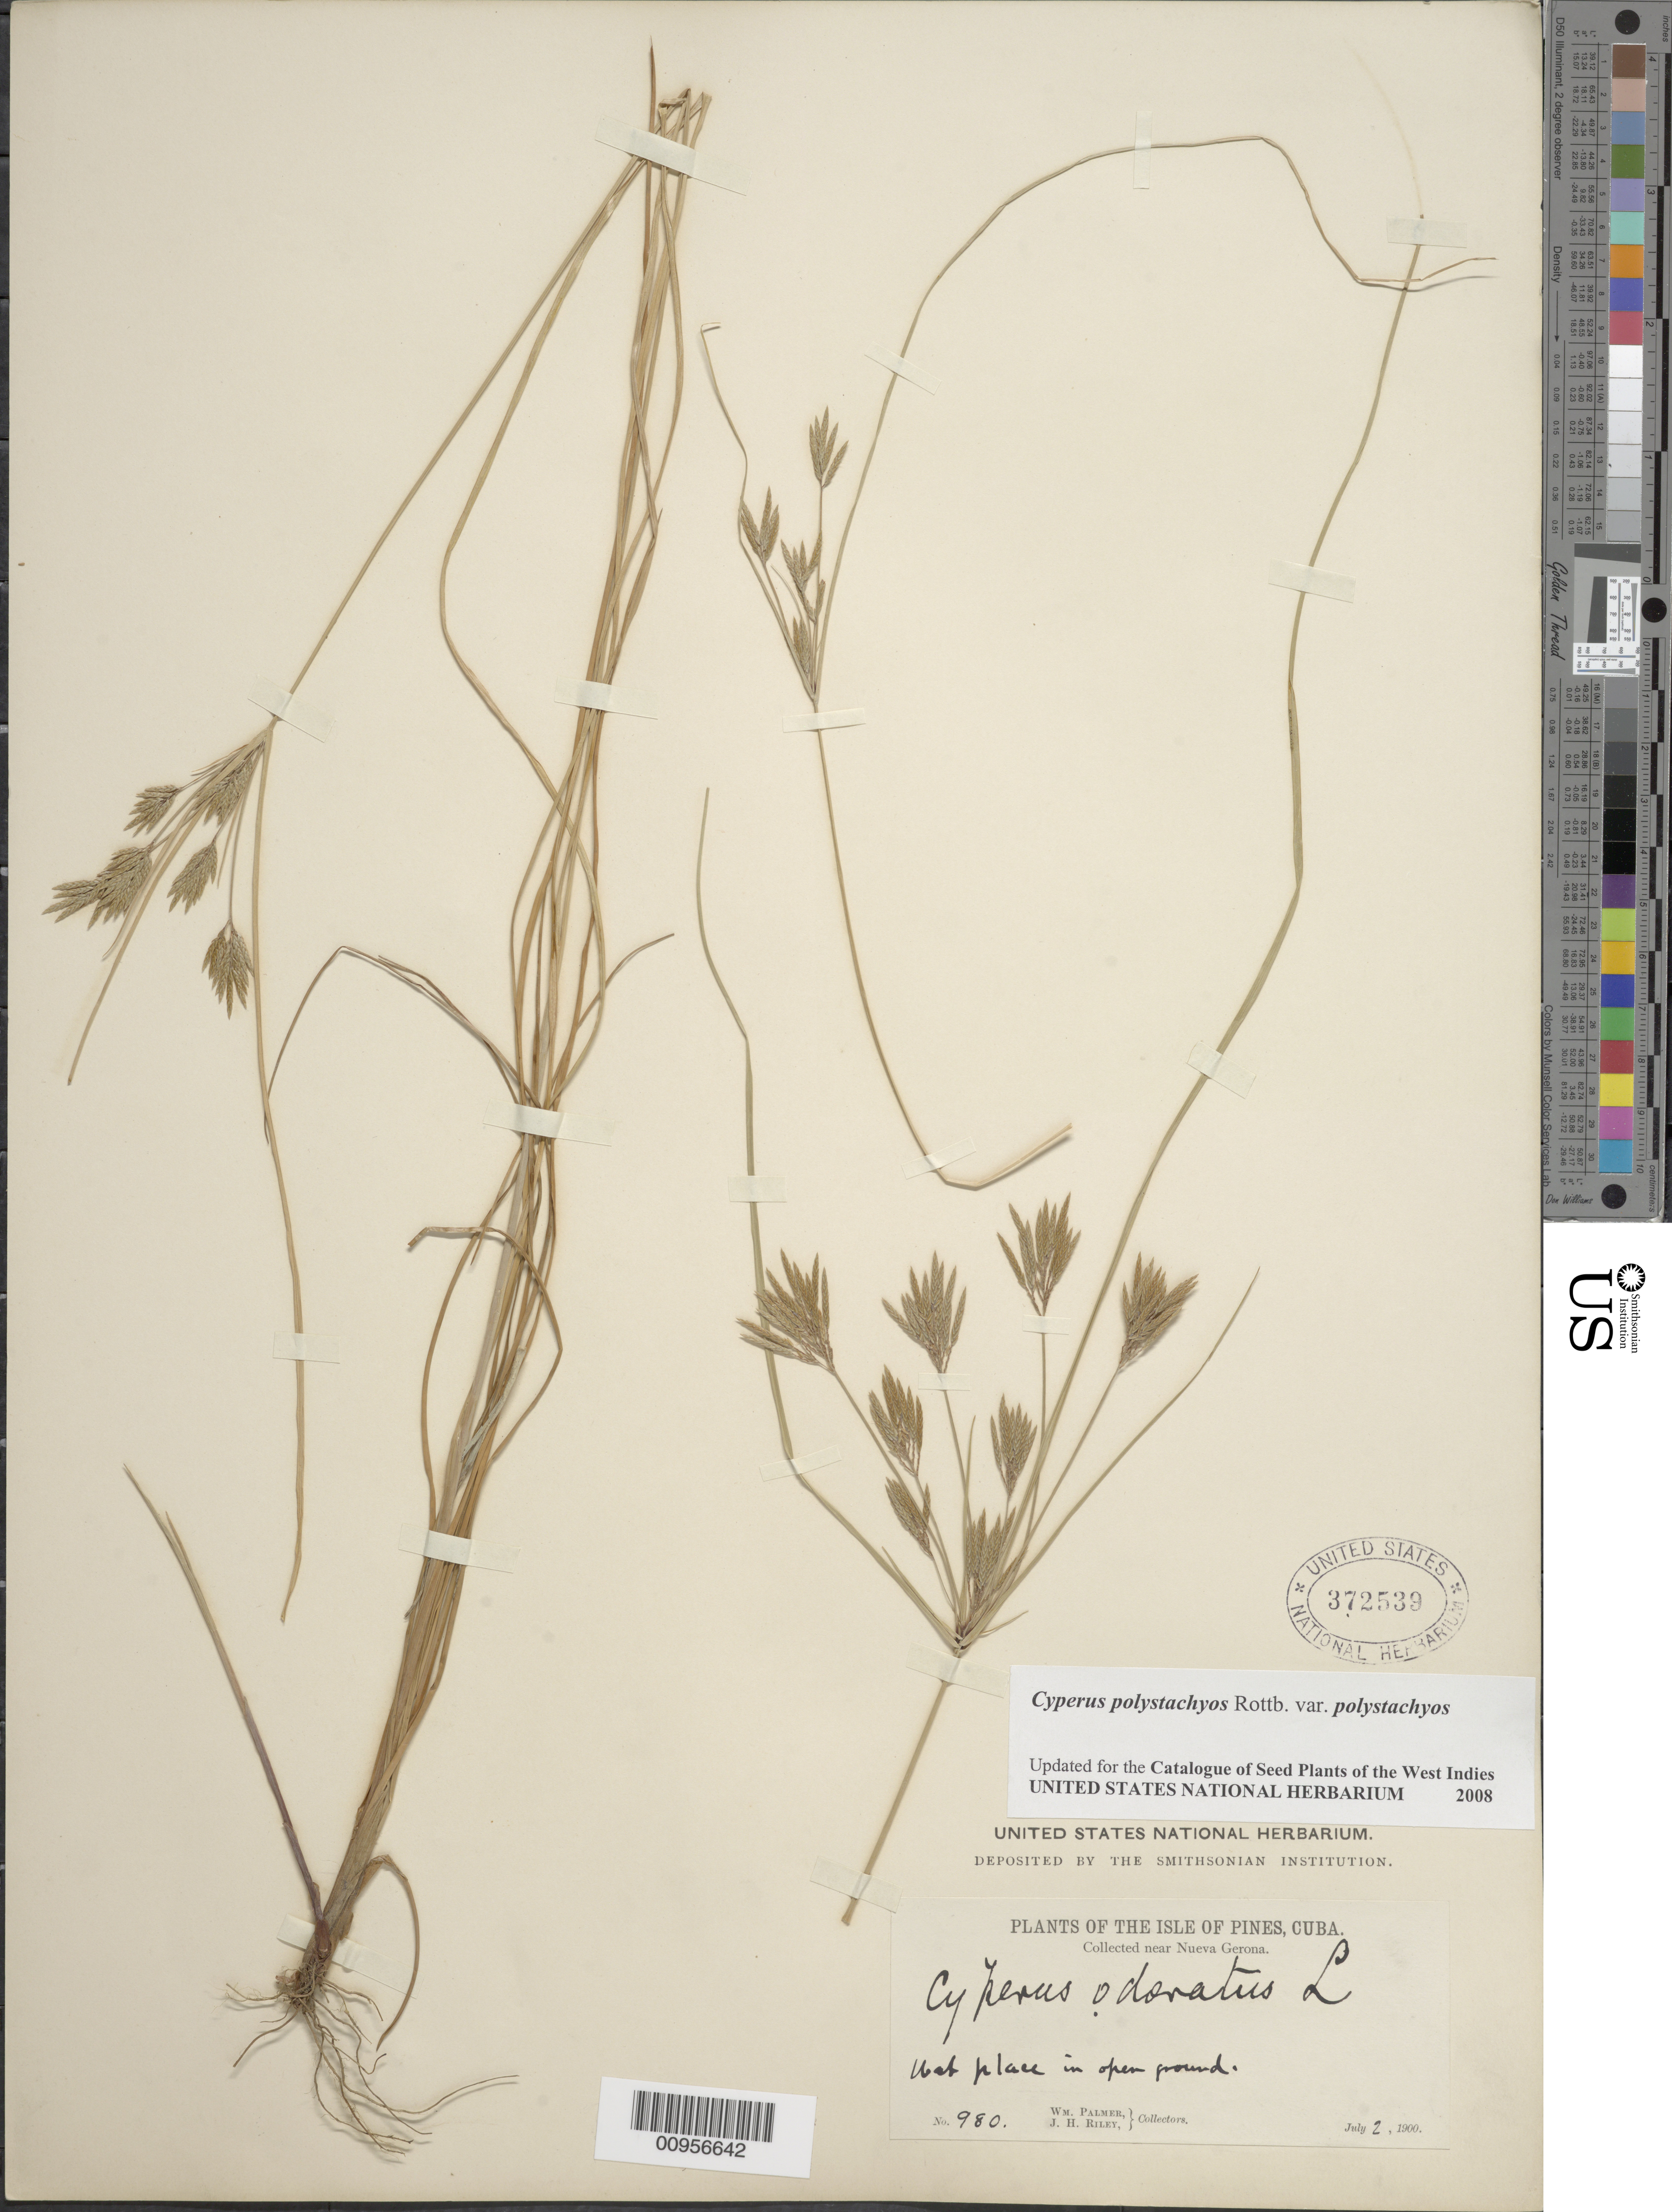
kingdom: Plantae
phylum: Tracheophyta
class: Liliopsida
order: Poales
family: Cyperaceae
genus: Cyperus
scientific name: Cyperus polystachyos var. polystachyos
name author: Rottb.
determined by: Strong, M. T., (US), Smithsonian Institution - National Museum of Natural History (UNITED STATES)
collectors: W. Palmer & J. H. Riley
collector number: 980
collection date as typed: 02 Jul 1900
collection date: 1900-07-02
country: Cuba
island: Isla de la Juventud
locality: Isle of Pines, Near Nueva Gerona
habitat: Wet place in open ground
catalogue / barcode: US 372539